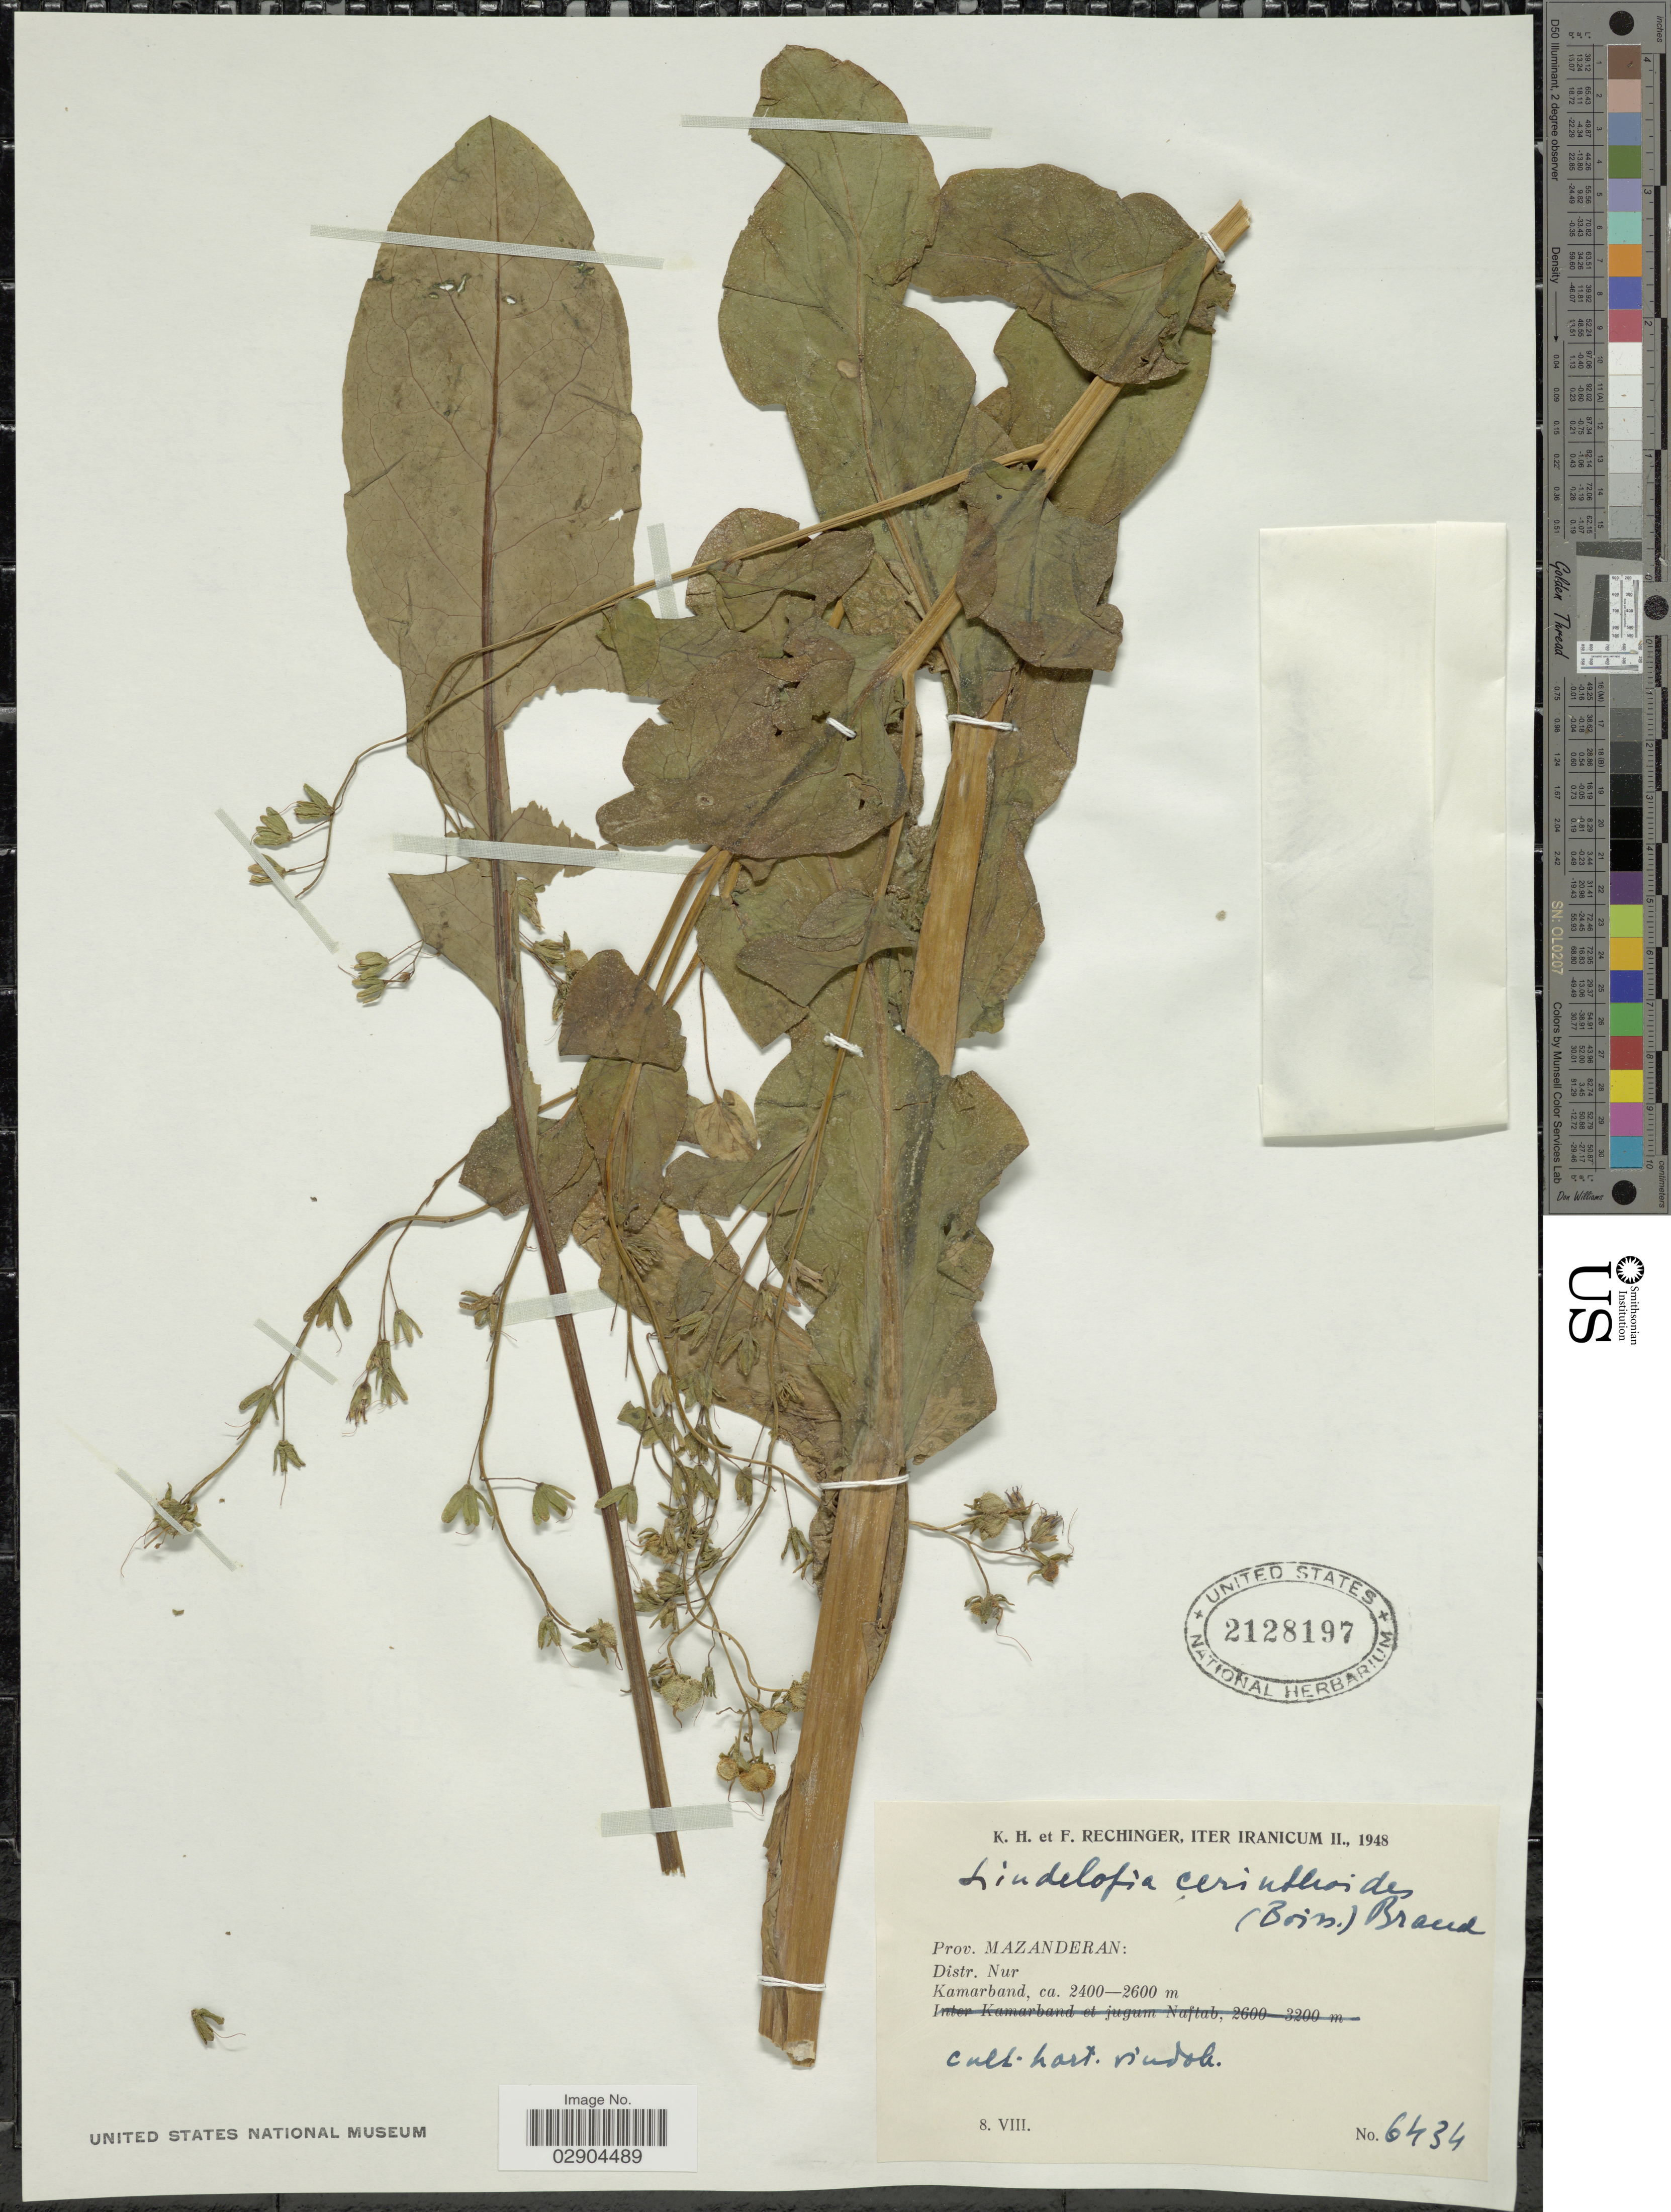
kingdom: Plantae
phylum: Tracheophyta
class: Magnoliopsida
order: Boraginales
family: Boraginaceae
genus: Lindelofia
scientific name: Lindelofia cerinthoides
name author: Brand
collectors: K. H. Rechinger & F. Rechinger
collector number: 6434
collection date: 1948-08-08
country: Iran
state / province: Mazandaran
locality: Prov. Mazanderan: Distr. Nur. Kamarband.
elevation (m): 2400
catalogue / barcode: US 2128197